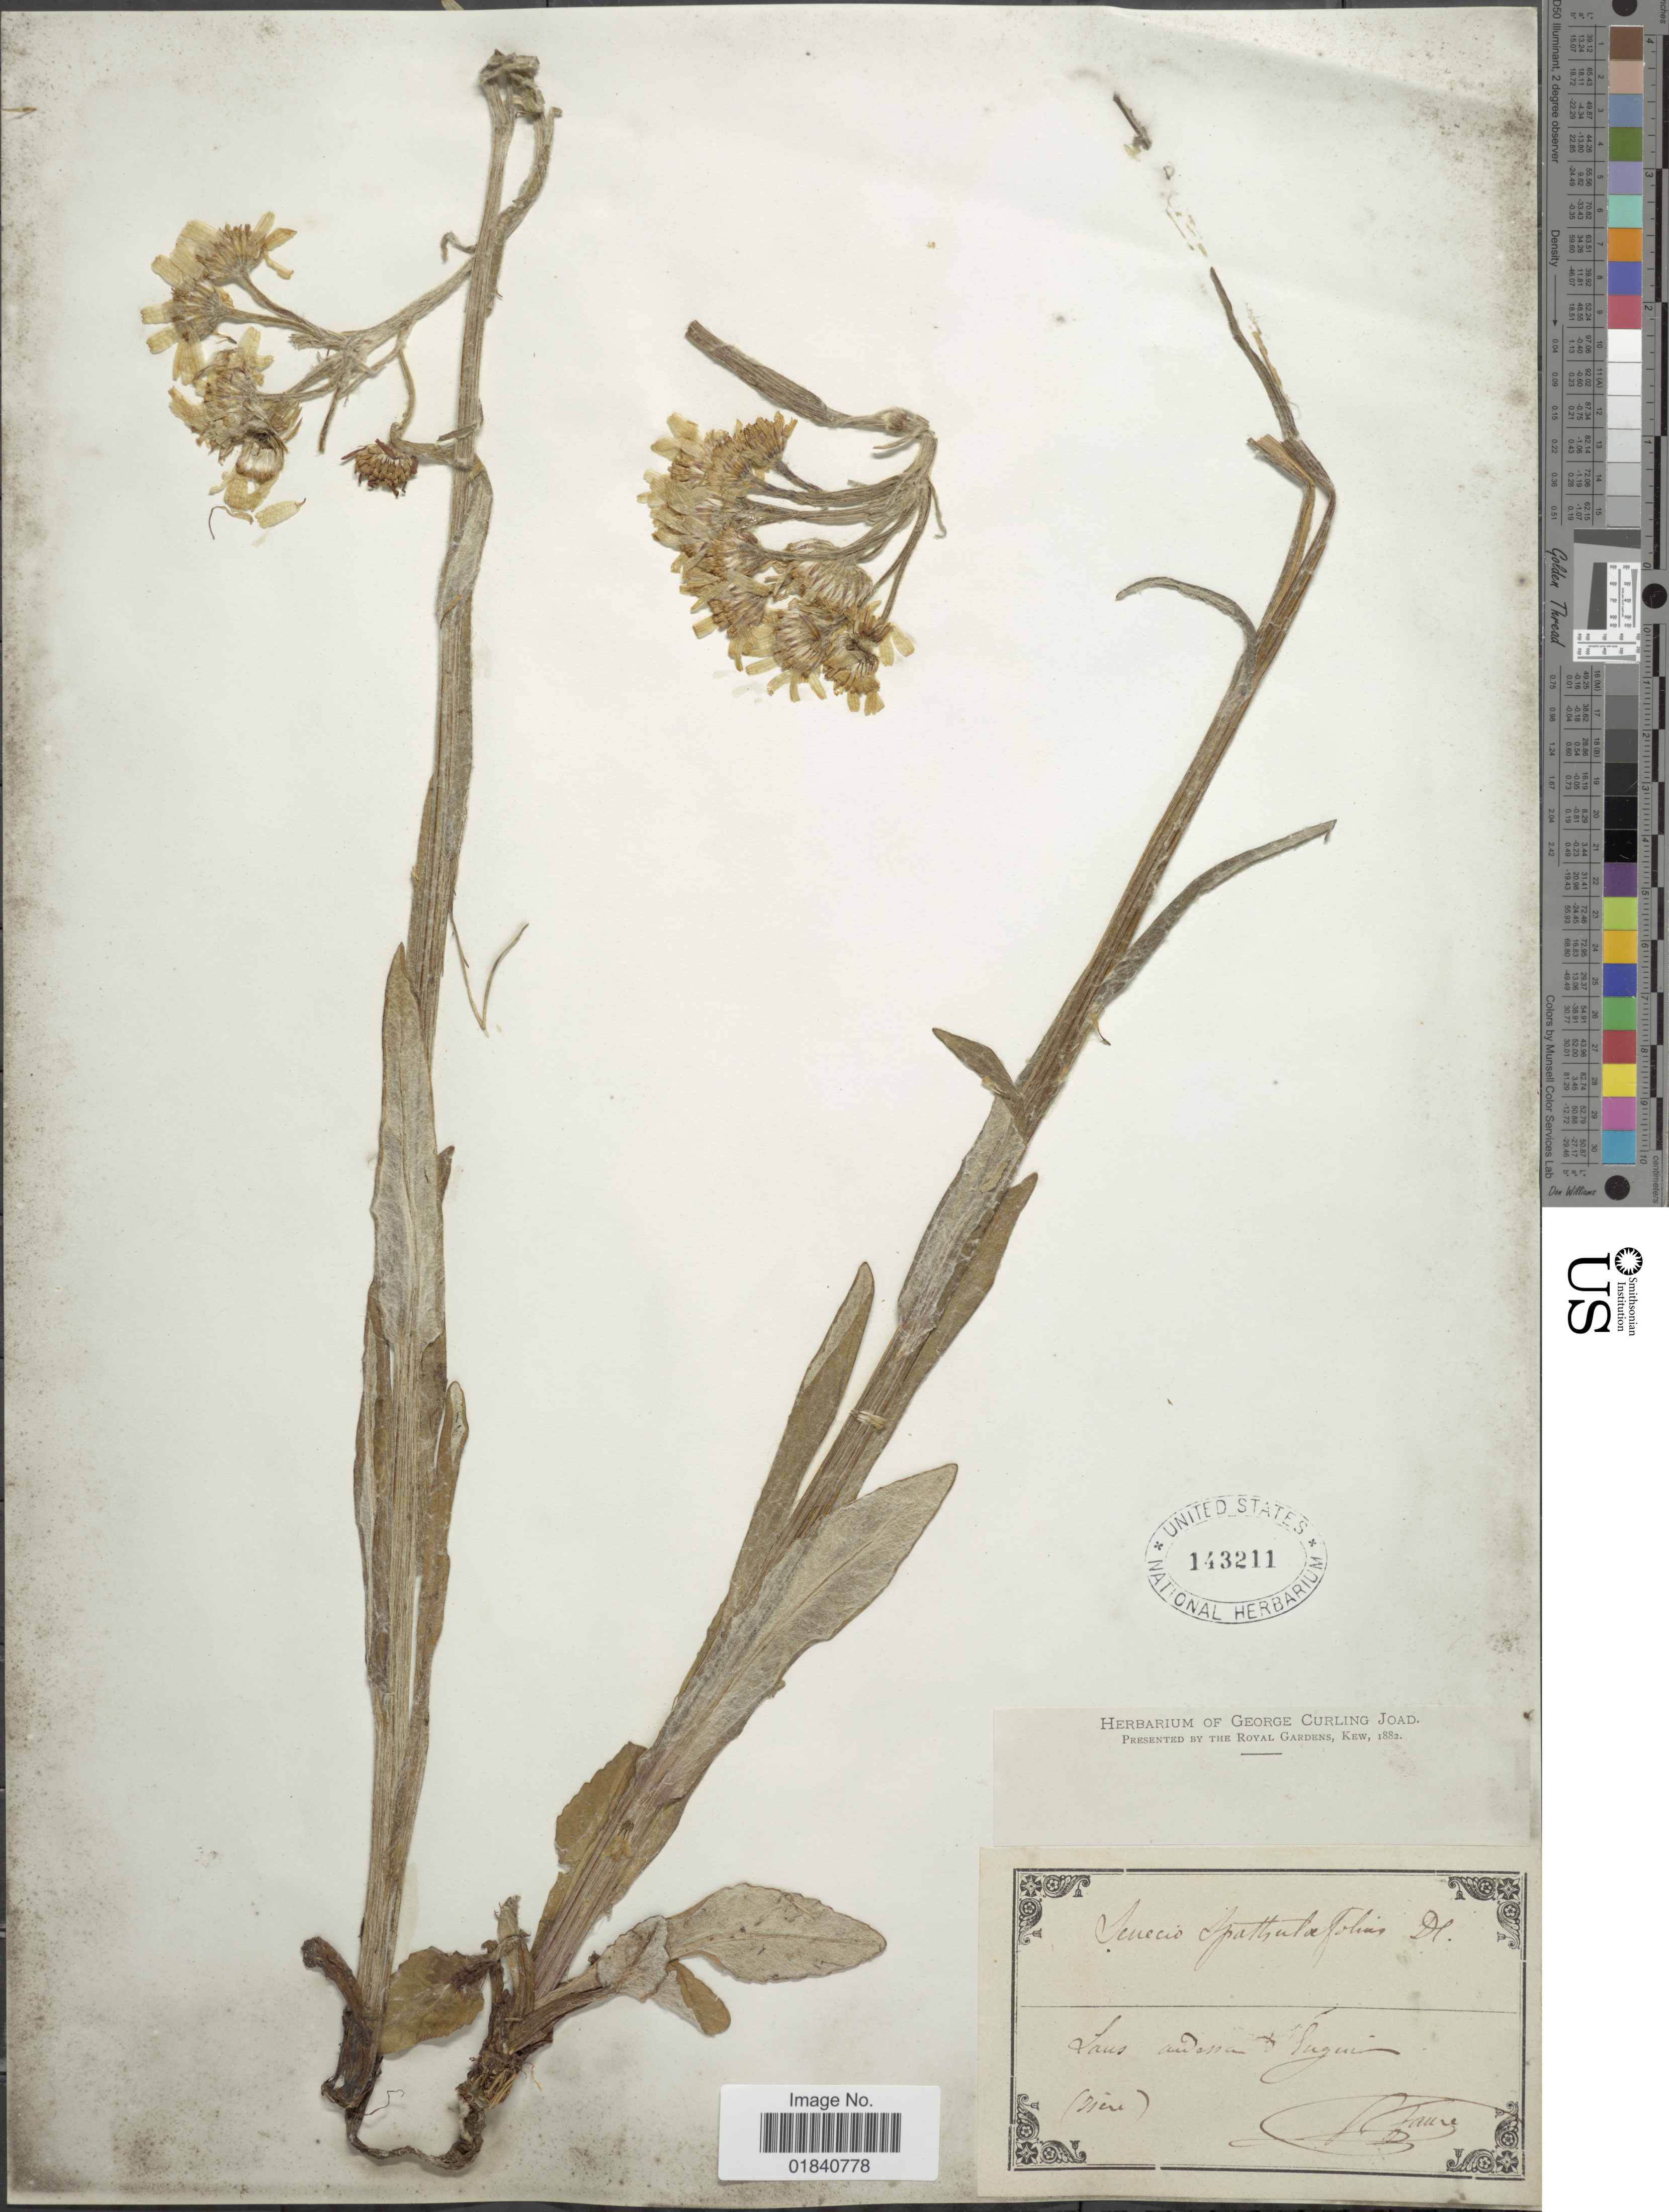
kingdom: Plantae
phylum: Tracheophyta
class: Magnoliopsida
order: Asterales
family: Asteraceae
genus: Senecio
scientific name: Senecio spathulifolius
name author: DC.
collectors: A. Faure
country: France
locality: Laus auessen Laguin (Siene) [interpreted]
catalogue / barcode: US 143211